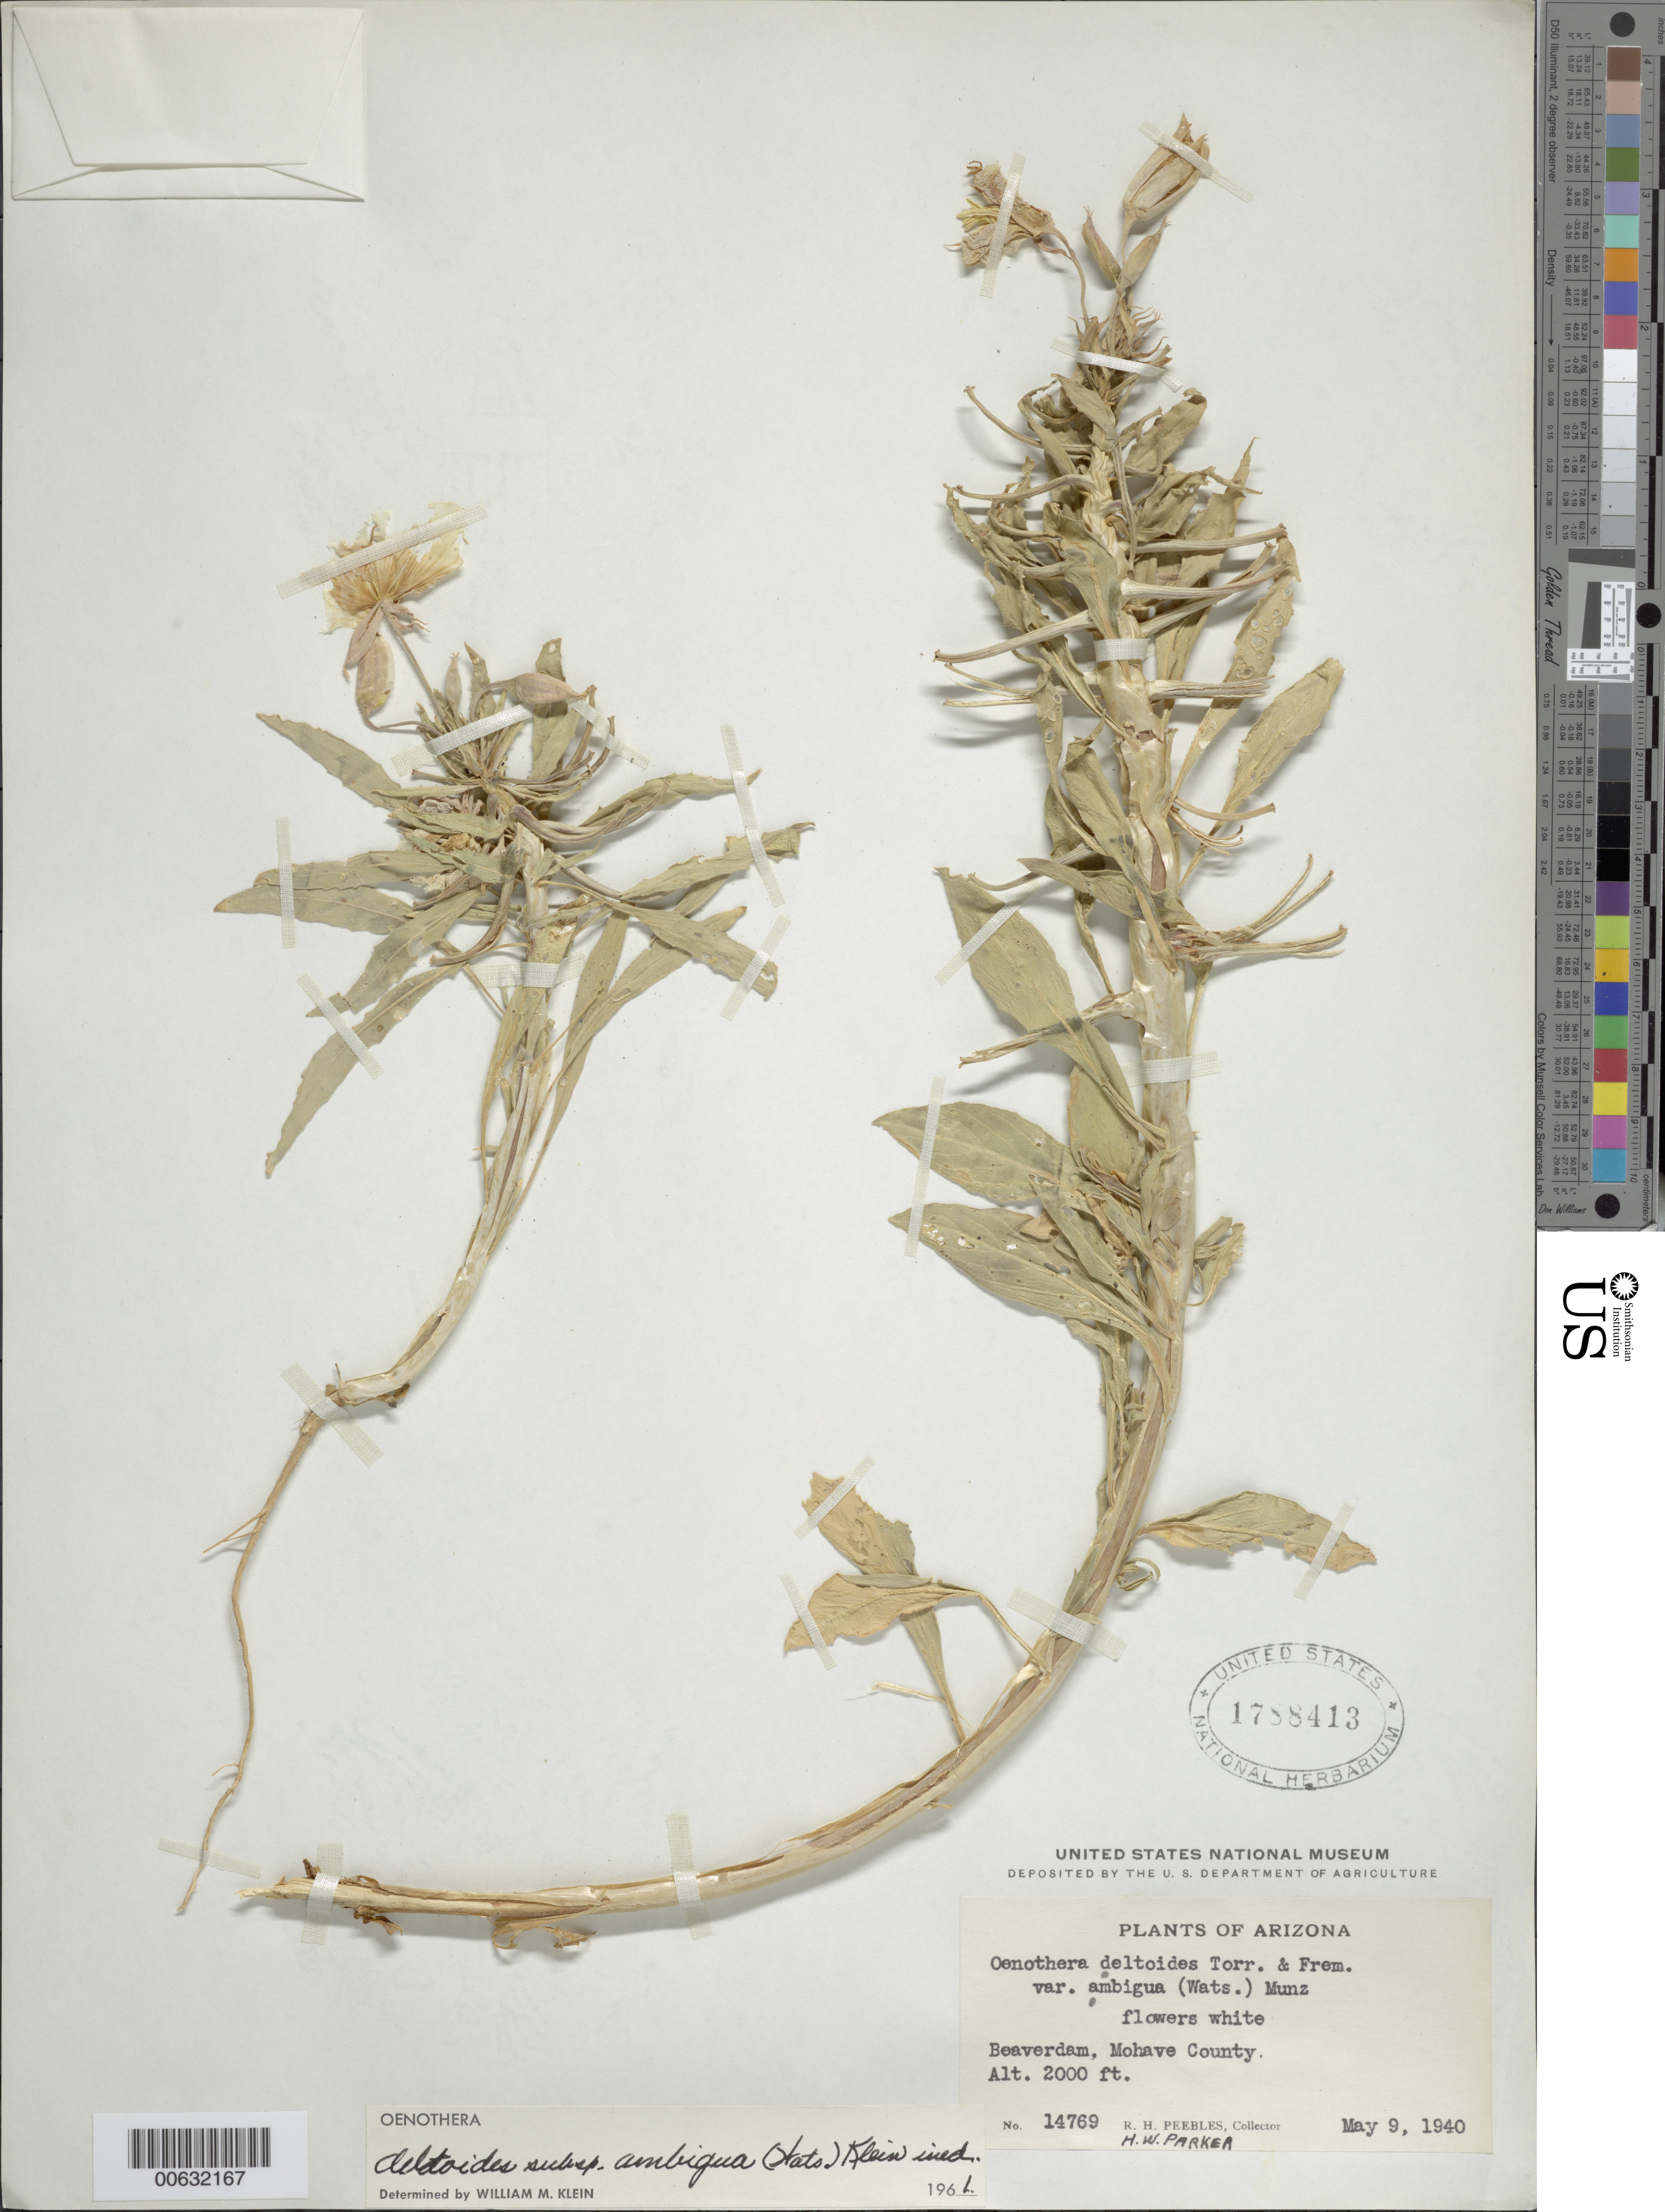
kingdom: Plantae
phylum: Tracheophyta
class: Magnoliopsida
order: Myrtales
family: Onagraceae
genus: Oenothera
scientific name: Oenothera deltoides subsp. ambigua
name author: (S. Watson) W.M. Klein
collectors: R. H. Peebles & H. W. Parker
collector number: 14769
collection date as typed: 09 May 1940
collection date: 1940-05-09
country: United States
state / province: Arizona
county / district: Mohave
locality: Beaverday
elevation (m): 610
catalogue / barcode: US 1788413